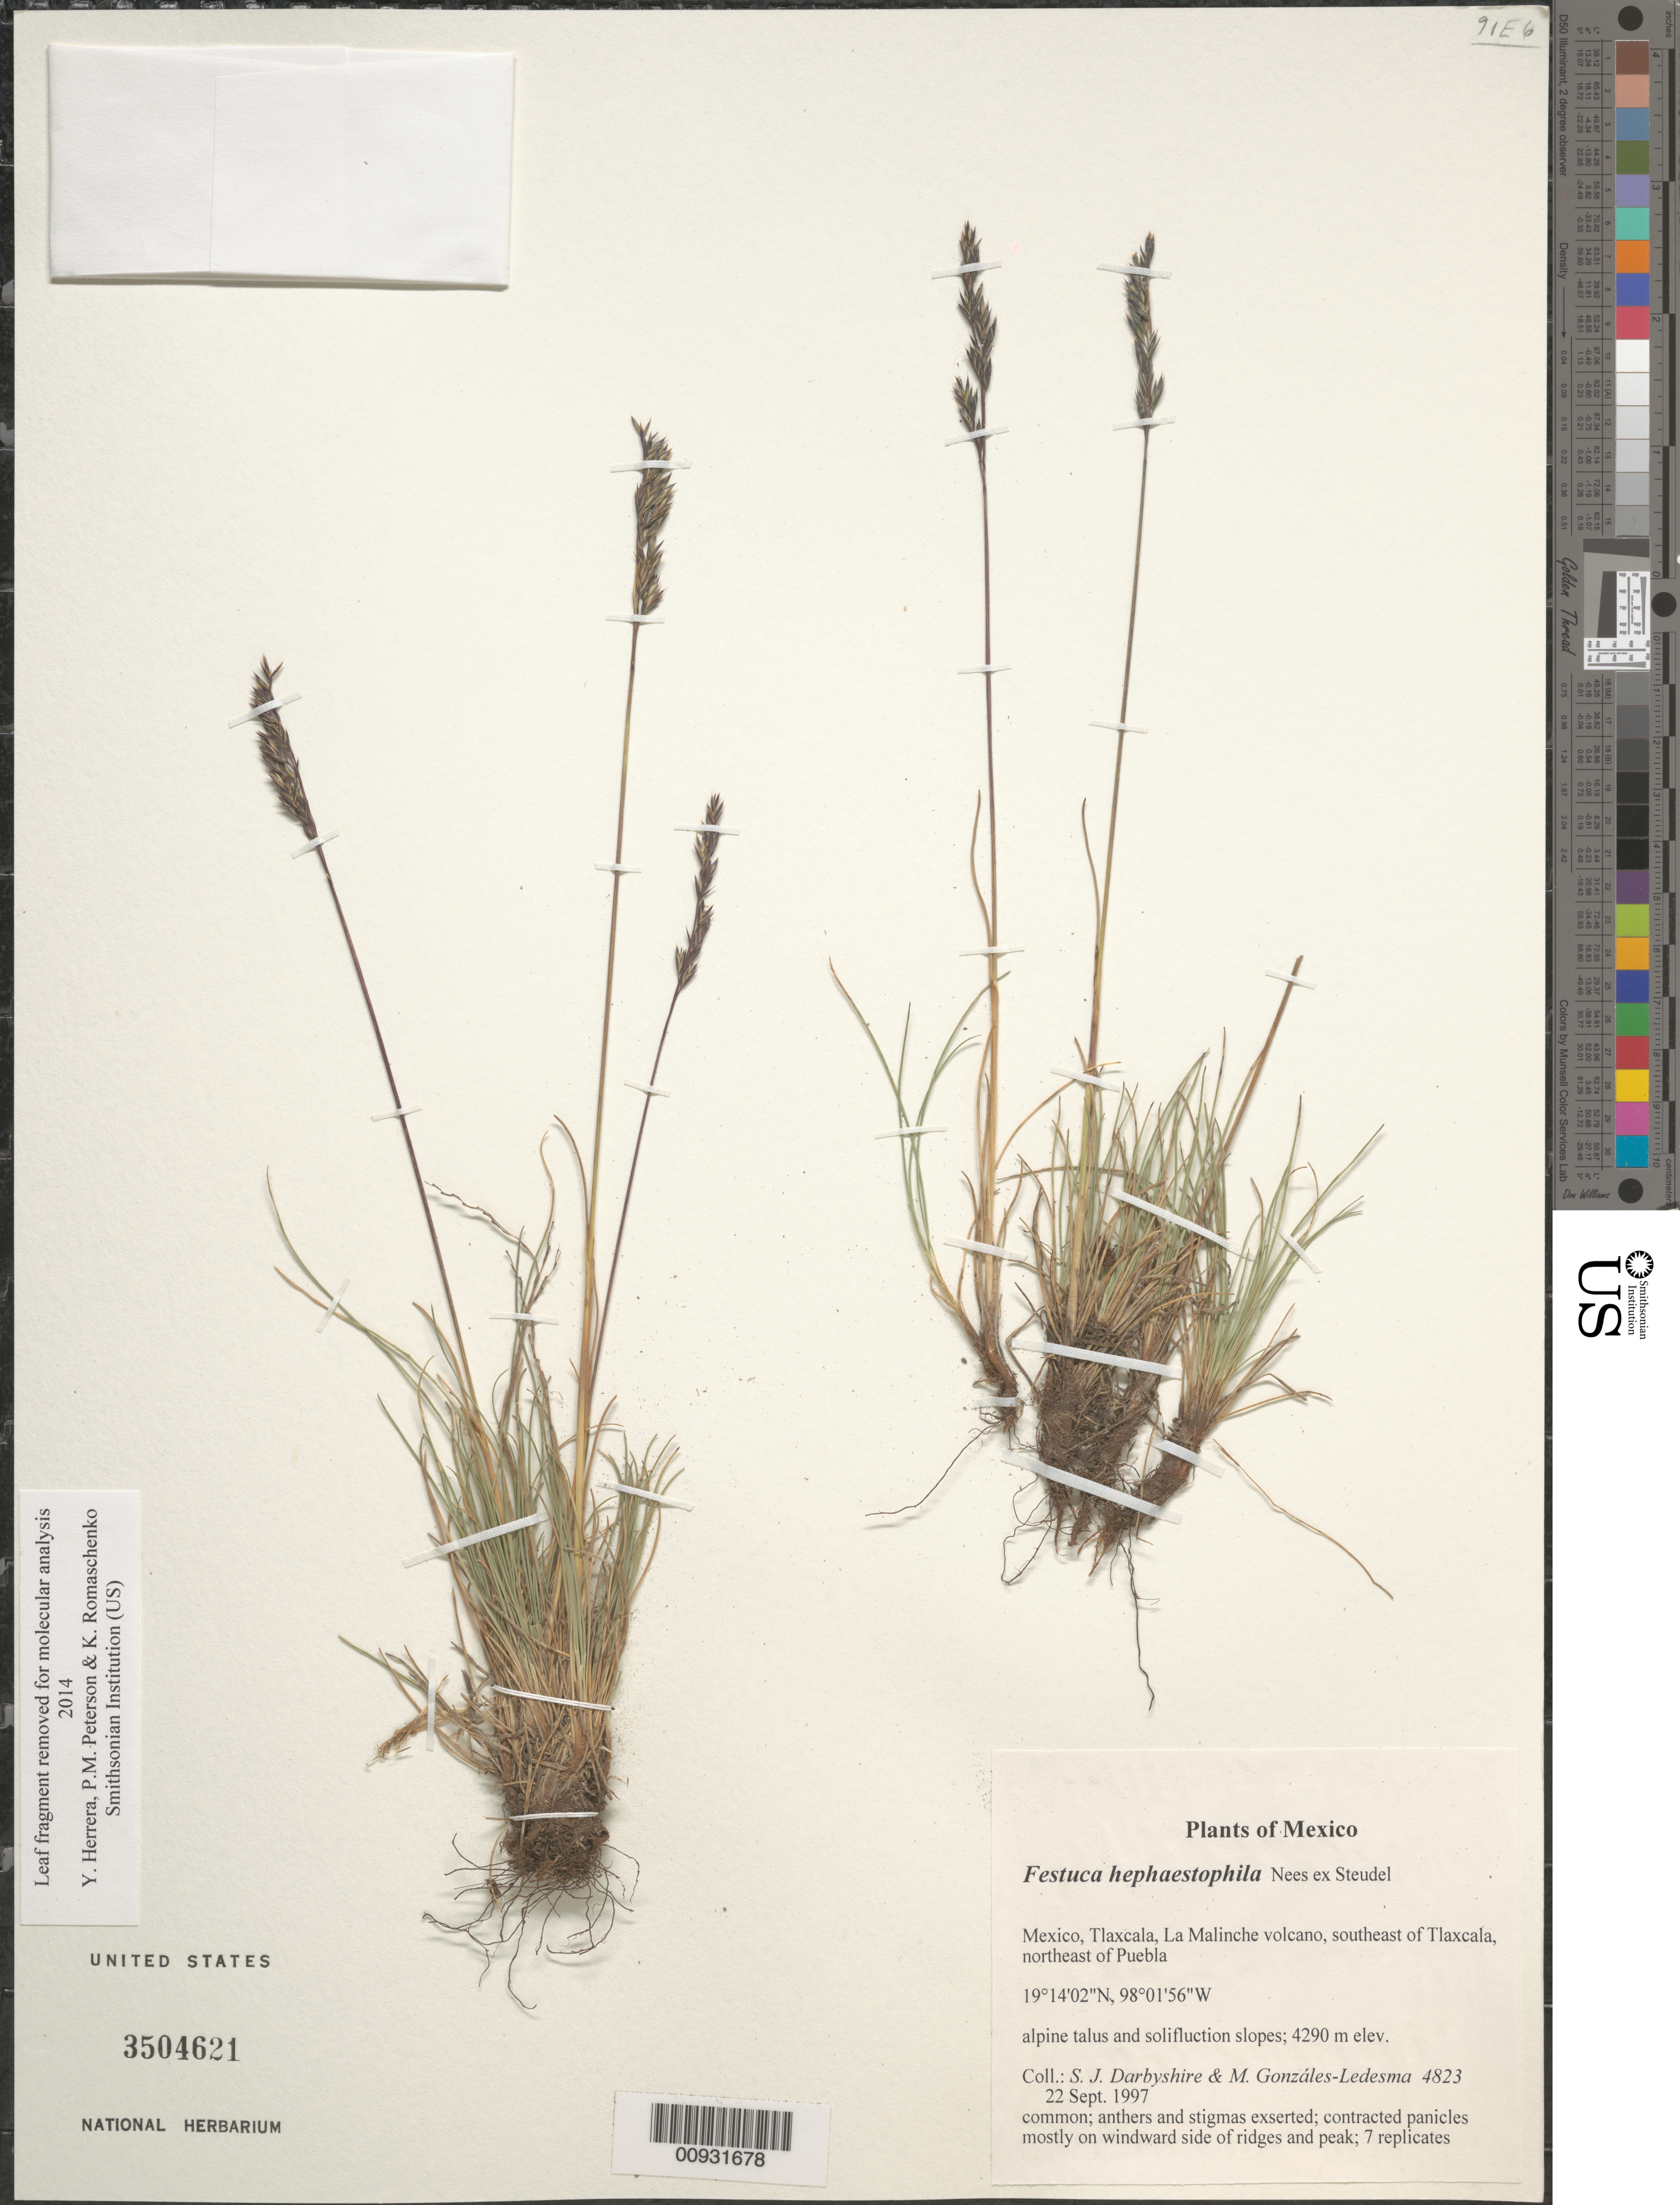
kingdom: Plantae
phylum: Tracheophyta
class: Liliopsida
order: Poales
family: Poaceae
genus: Festuca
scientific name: Festuca hephaestophila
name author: Nees ex Steud.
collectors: S. Darbyshire & M. González-Ledesma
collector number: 4823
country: Mexico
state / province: Tlaxcala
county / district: Tlaxcala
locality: La Malinche volcano, SE of Tlaxcala, NE of Puebla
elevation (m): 4290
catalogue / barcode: US 3504621